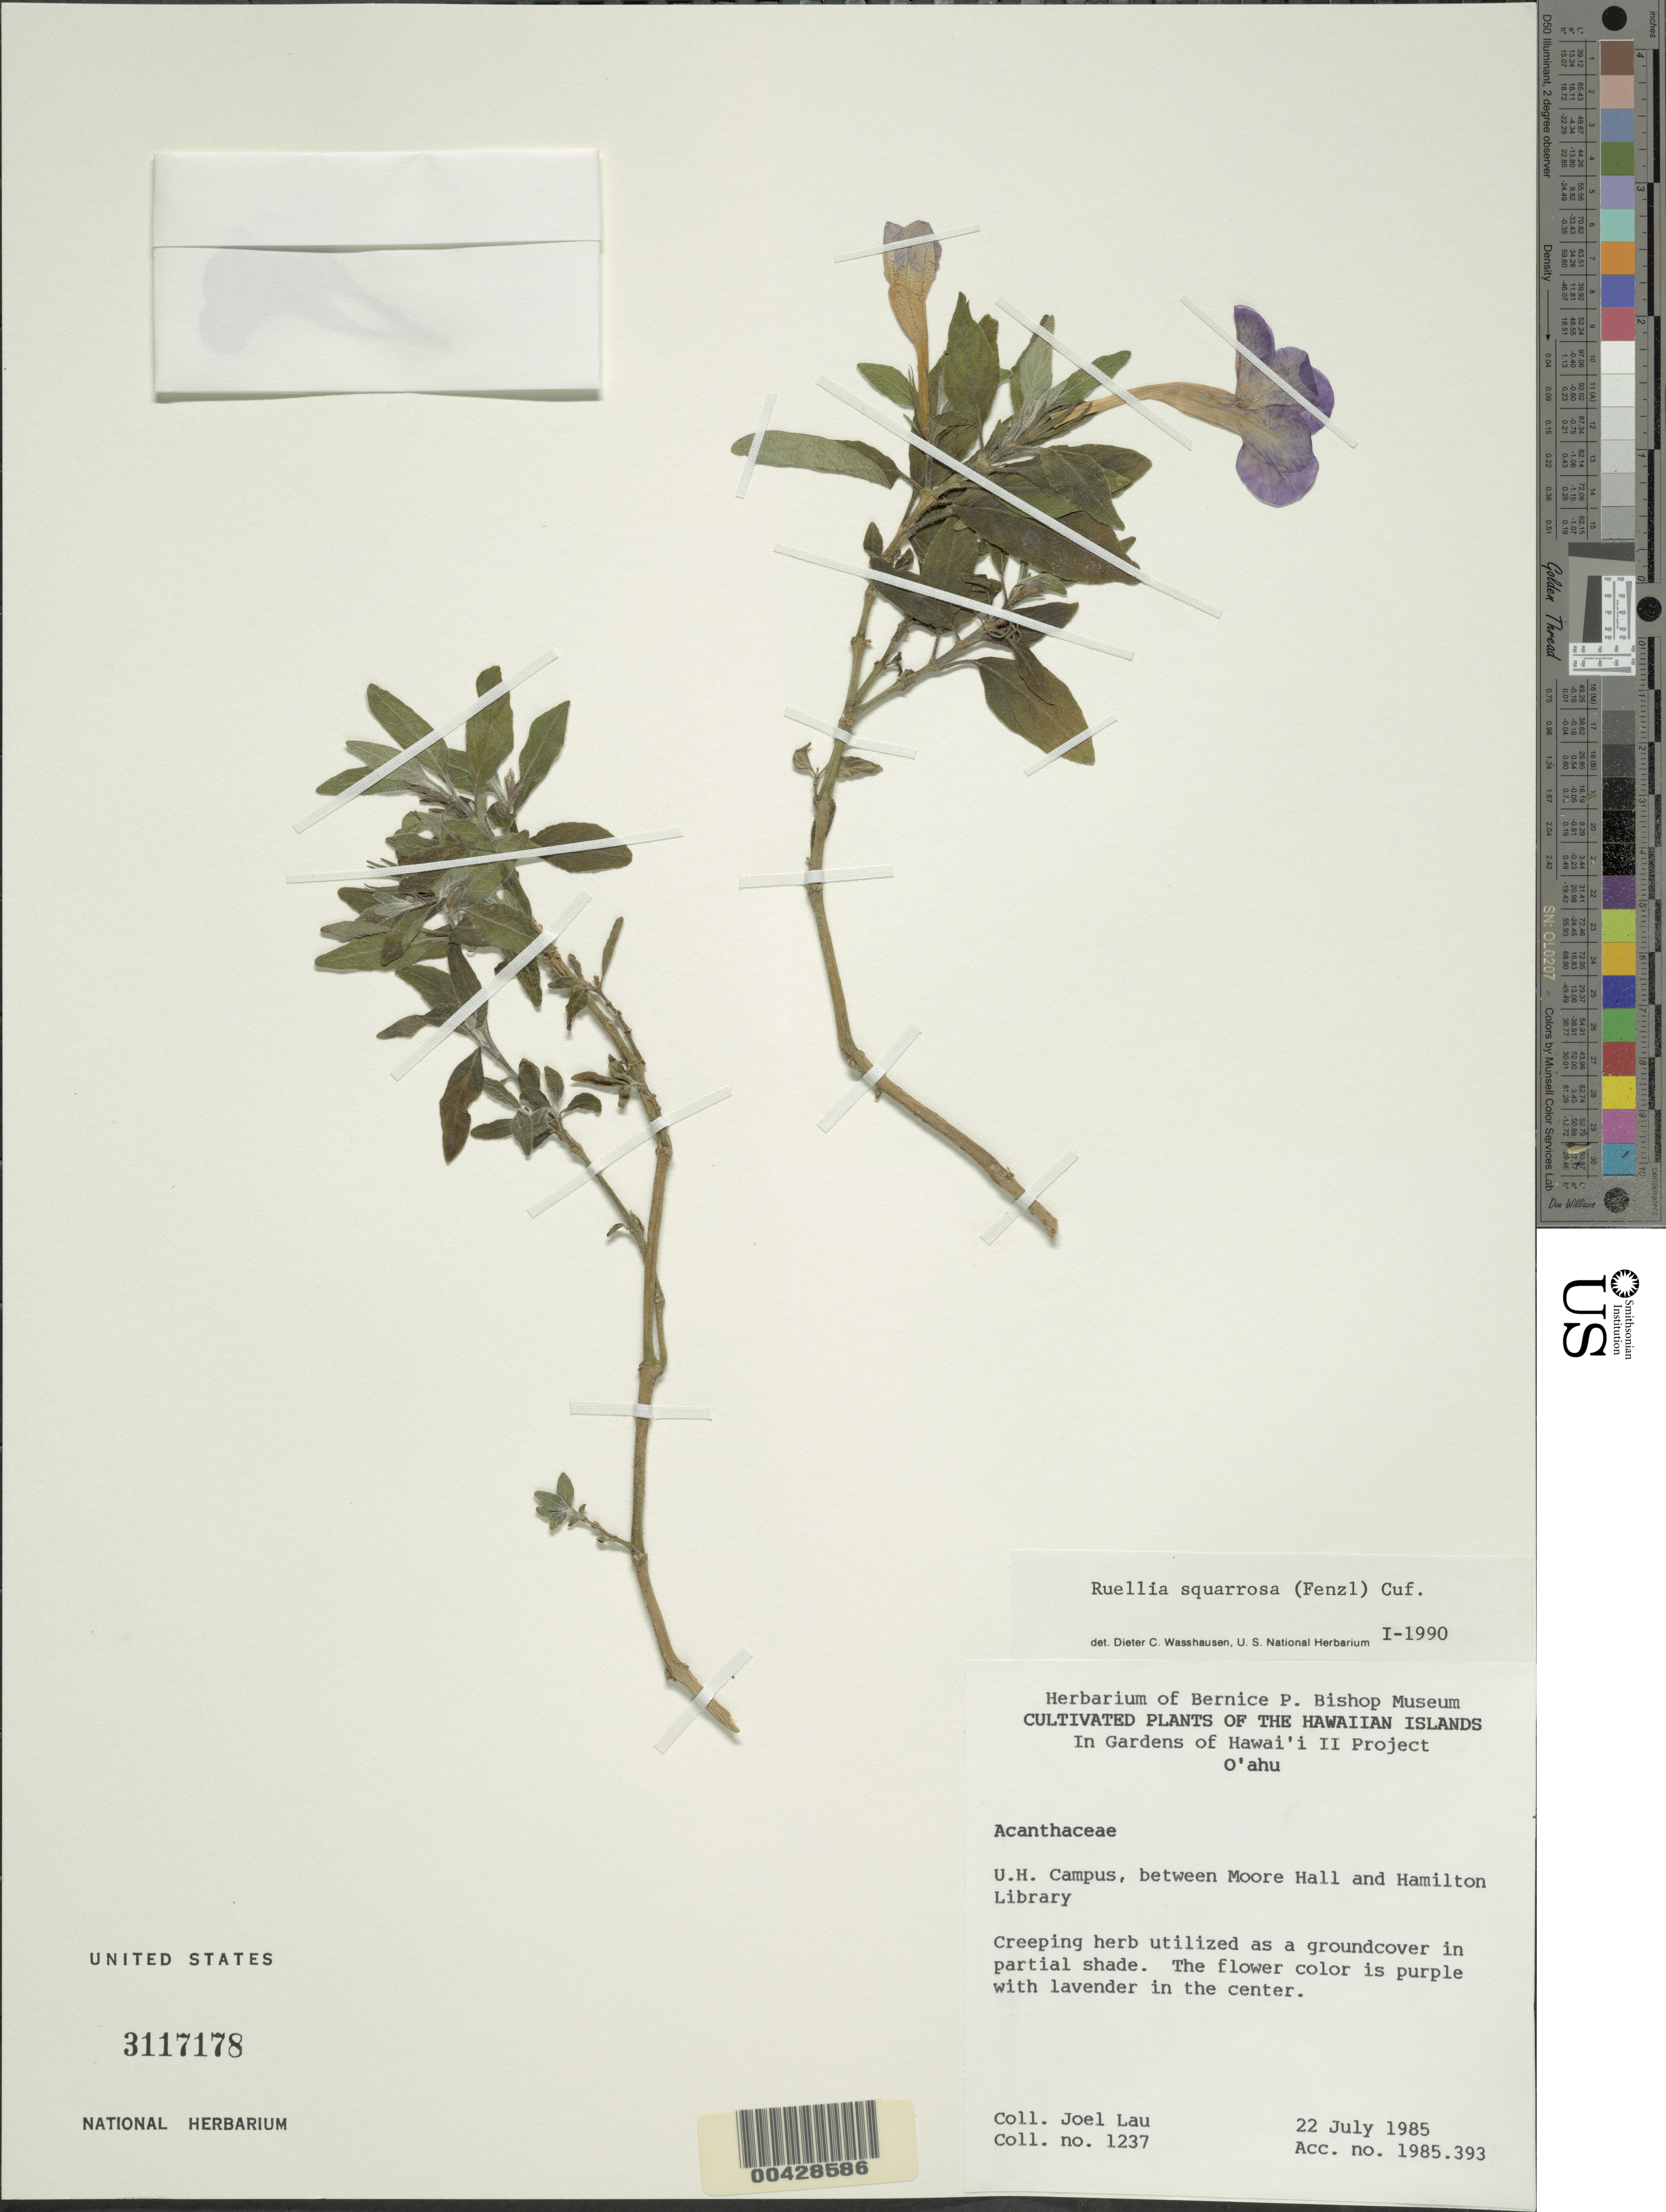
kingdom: Plantae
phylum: Tracheophyta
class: Magnoliopsida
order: Lamiales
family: Acanthaceae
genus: Ruellia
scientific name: Ruellia longepetiolata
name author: (Oerst.) Hemsl.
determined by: Wagner, W. L., (BOT), Smithsonian Institution - National Museum of Natural History (UNITED STATES)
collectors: J. Lau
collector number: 1237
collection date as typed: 22 Jul 1985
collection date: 1985-07-22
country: United States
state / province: Hawaii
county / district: Honolulu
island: Oahu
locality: U.H. Campus, between Moore Hall and Hamilton Library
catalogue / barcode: US 3117178